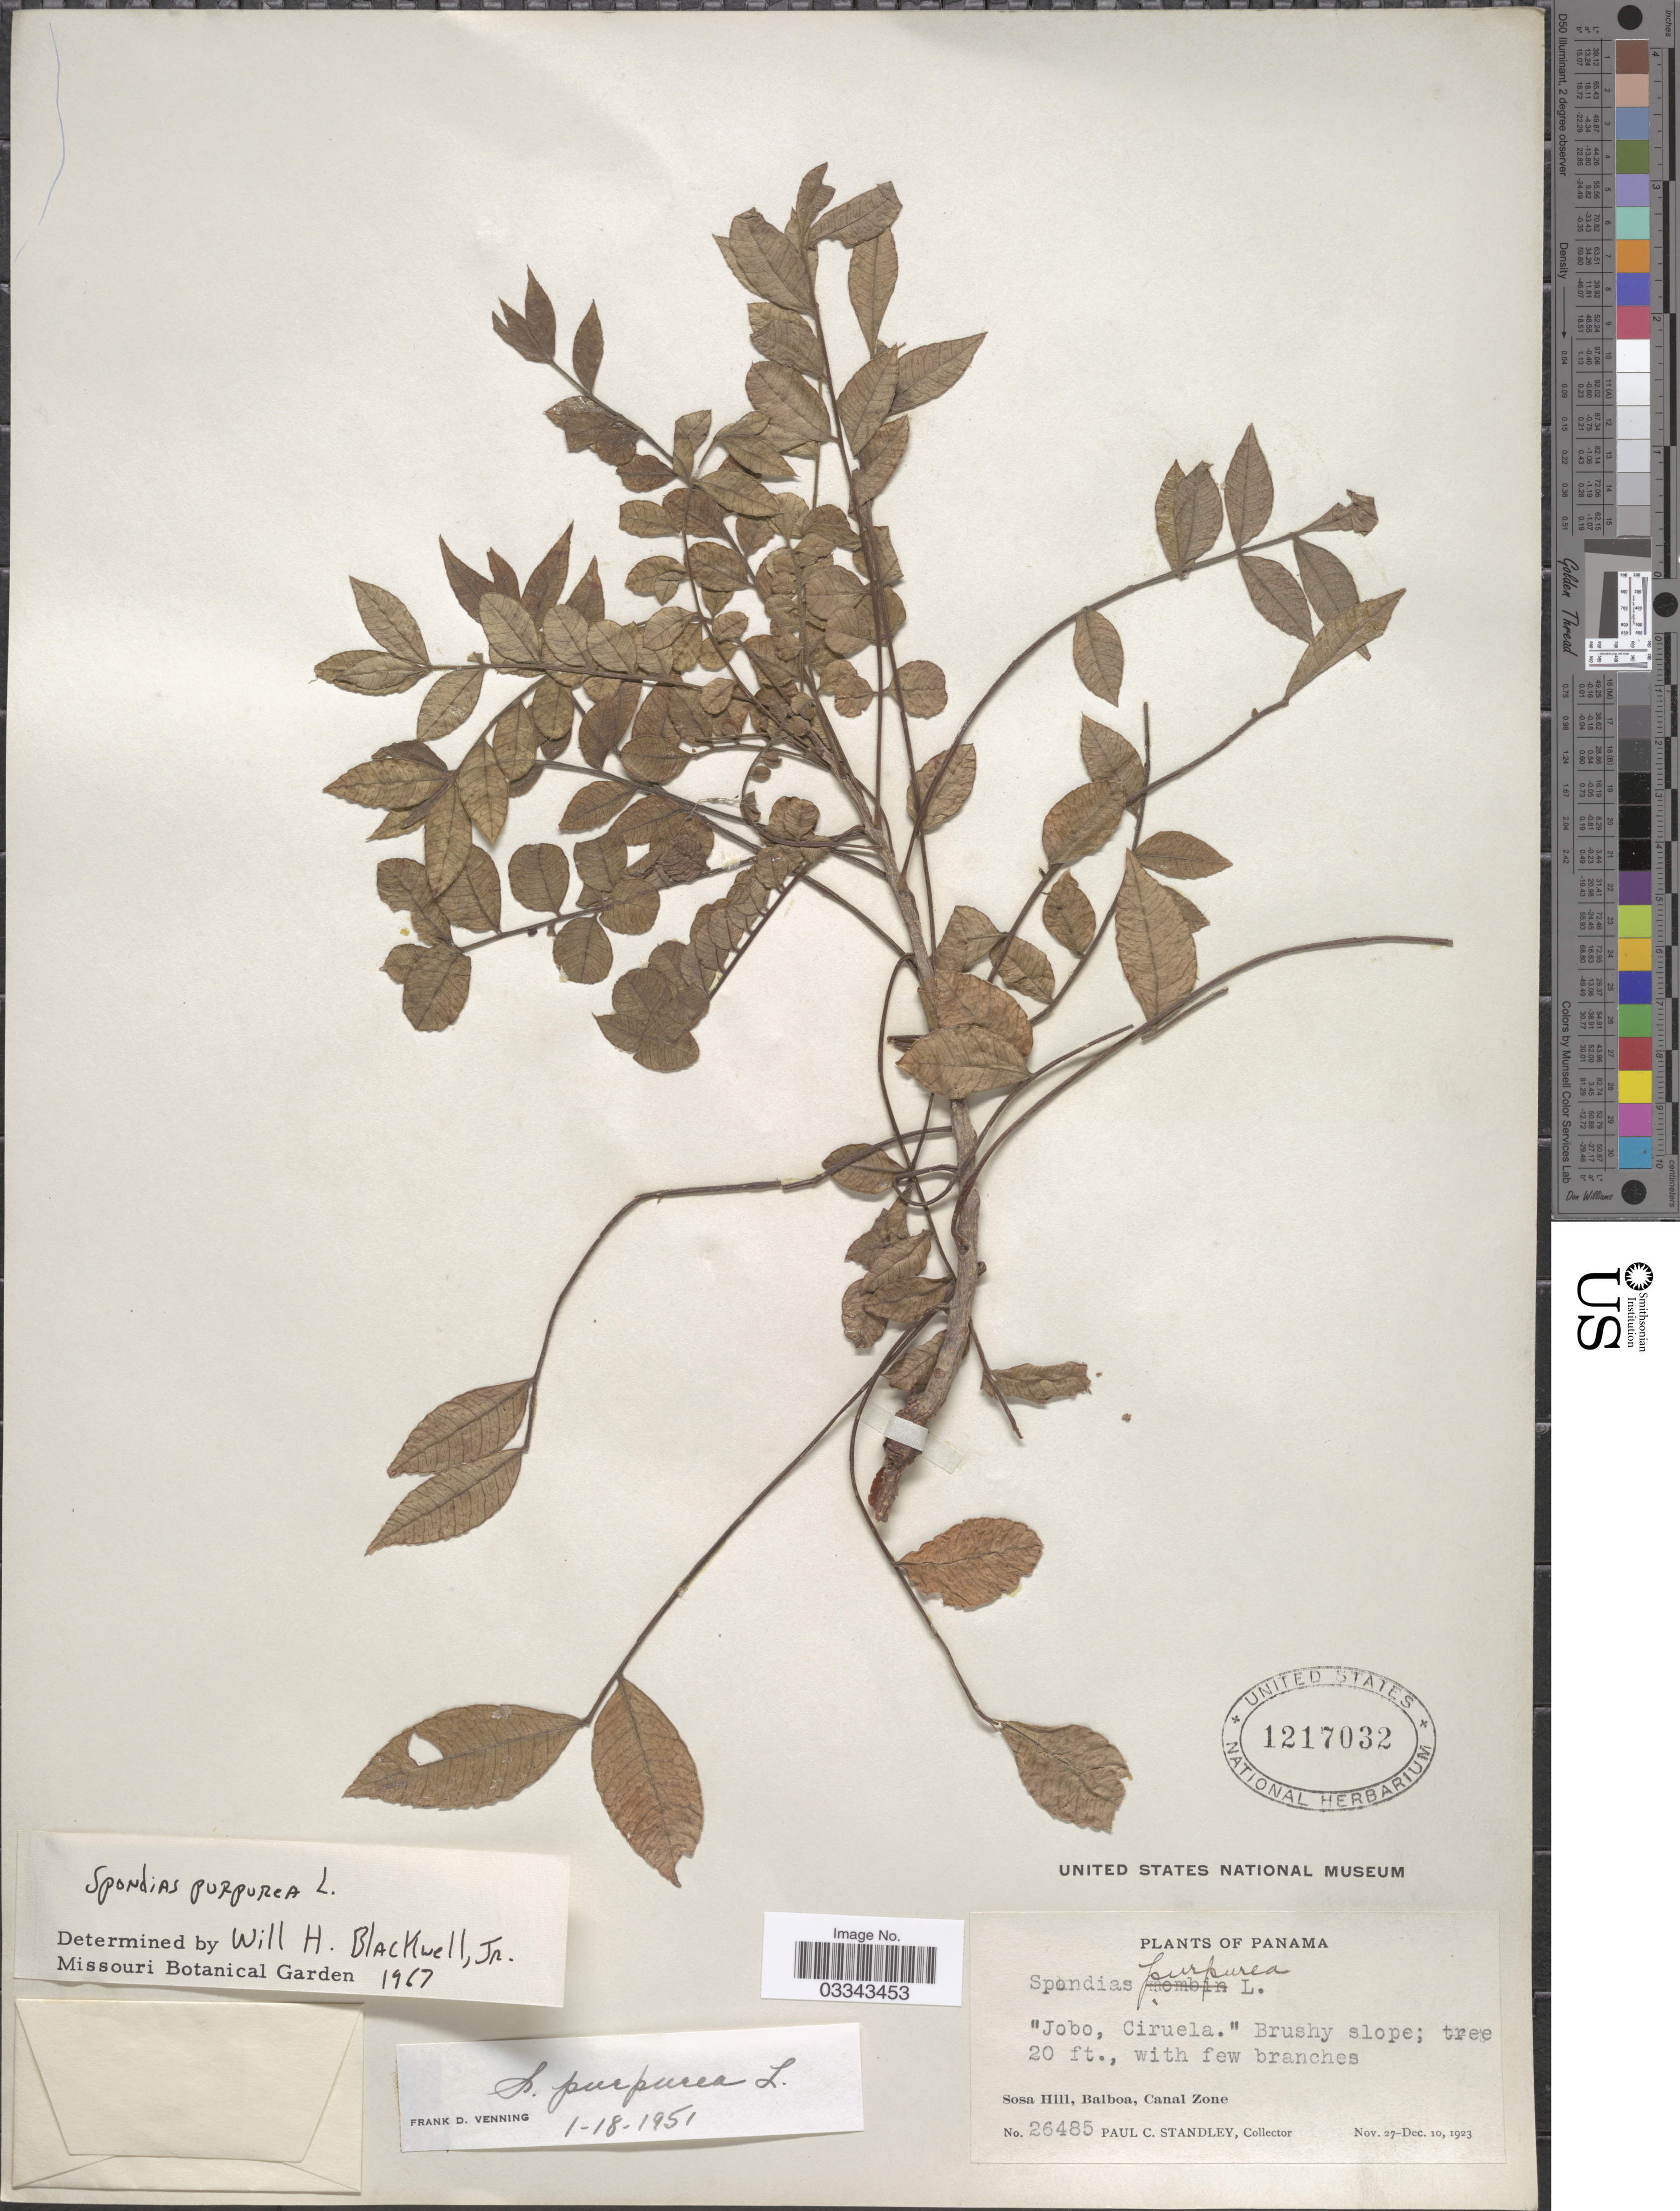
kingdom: Plantae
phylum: Tracheophyta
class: Magnoliopsida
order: Sapindales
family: Anacardiaceae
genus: Spondias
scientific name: Spondias purpurea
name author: L.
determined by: Mitchell, John D.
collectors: P. C. Standley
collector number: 26485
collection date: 1923-11-27/1923-12-10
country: Panama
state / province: Colón / Panamá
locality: Sosa Hill, Balboa, Canal Zone.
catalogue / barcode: US 1217032